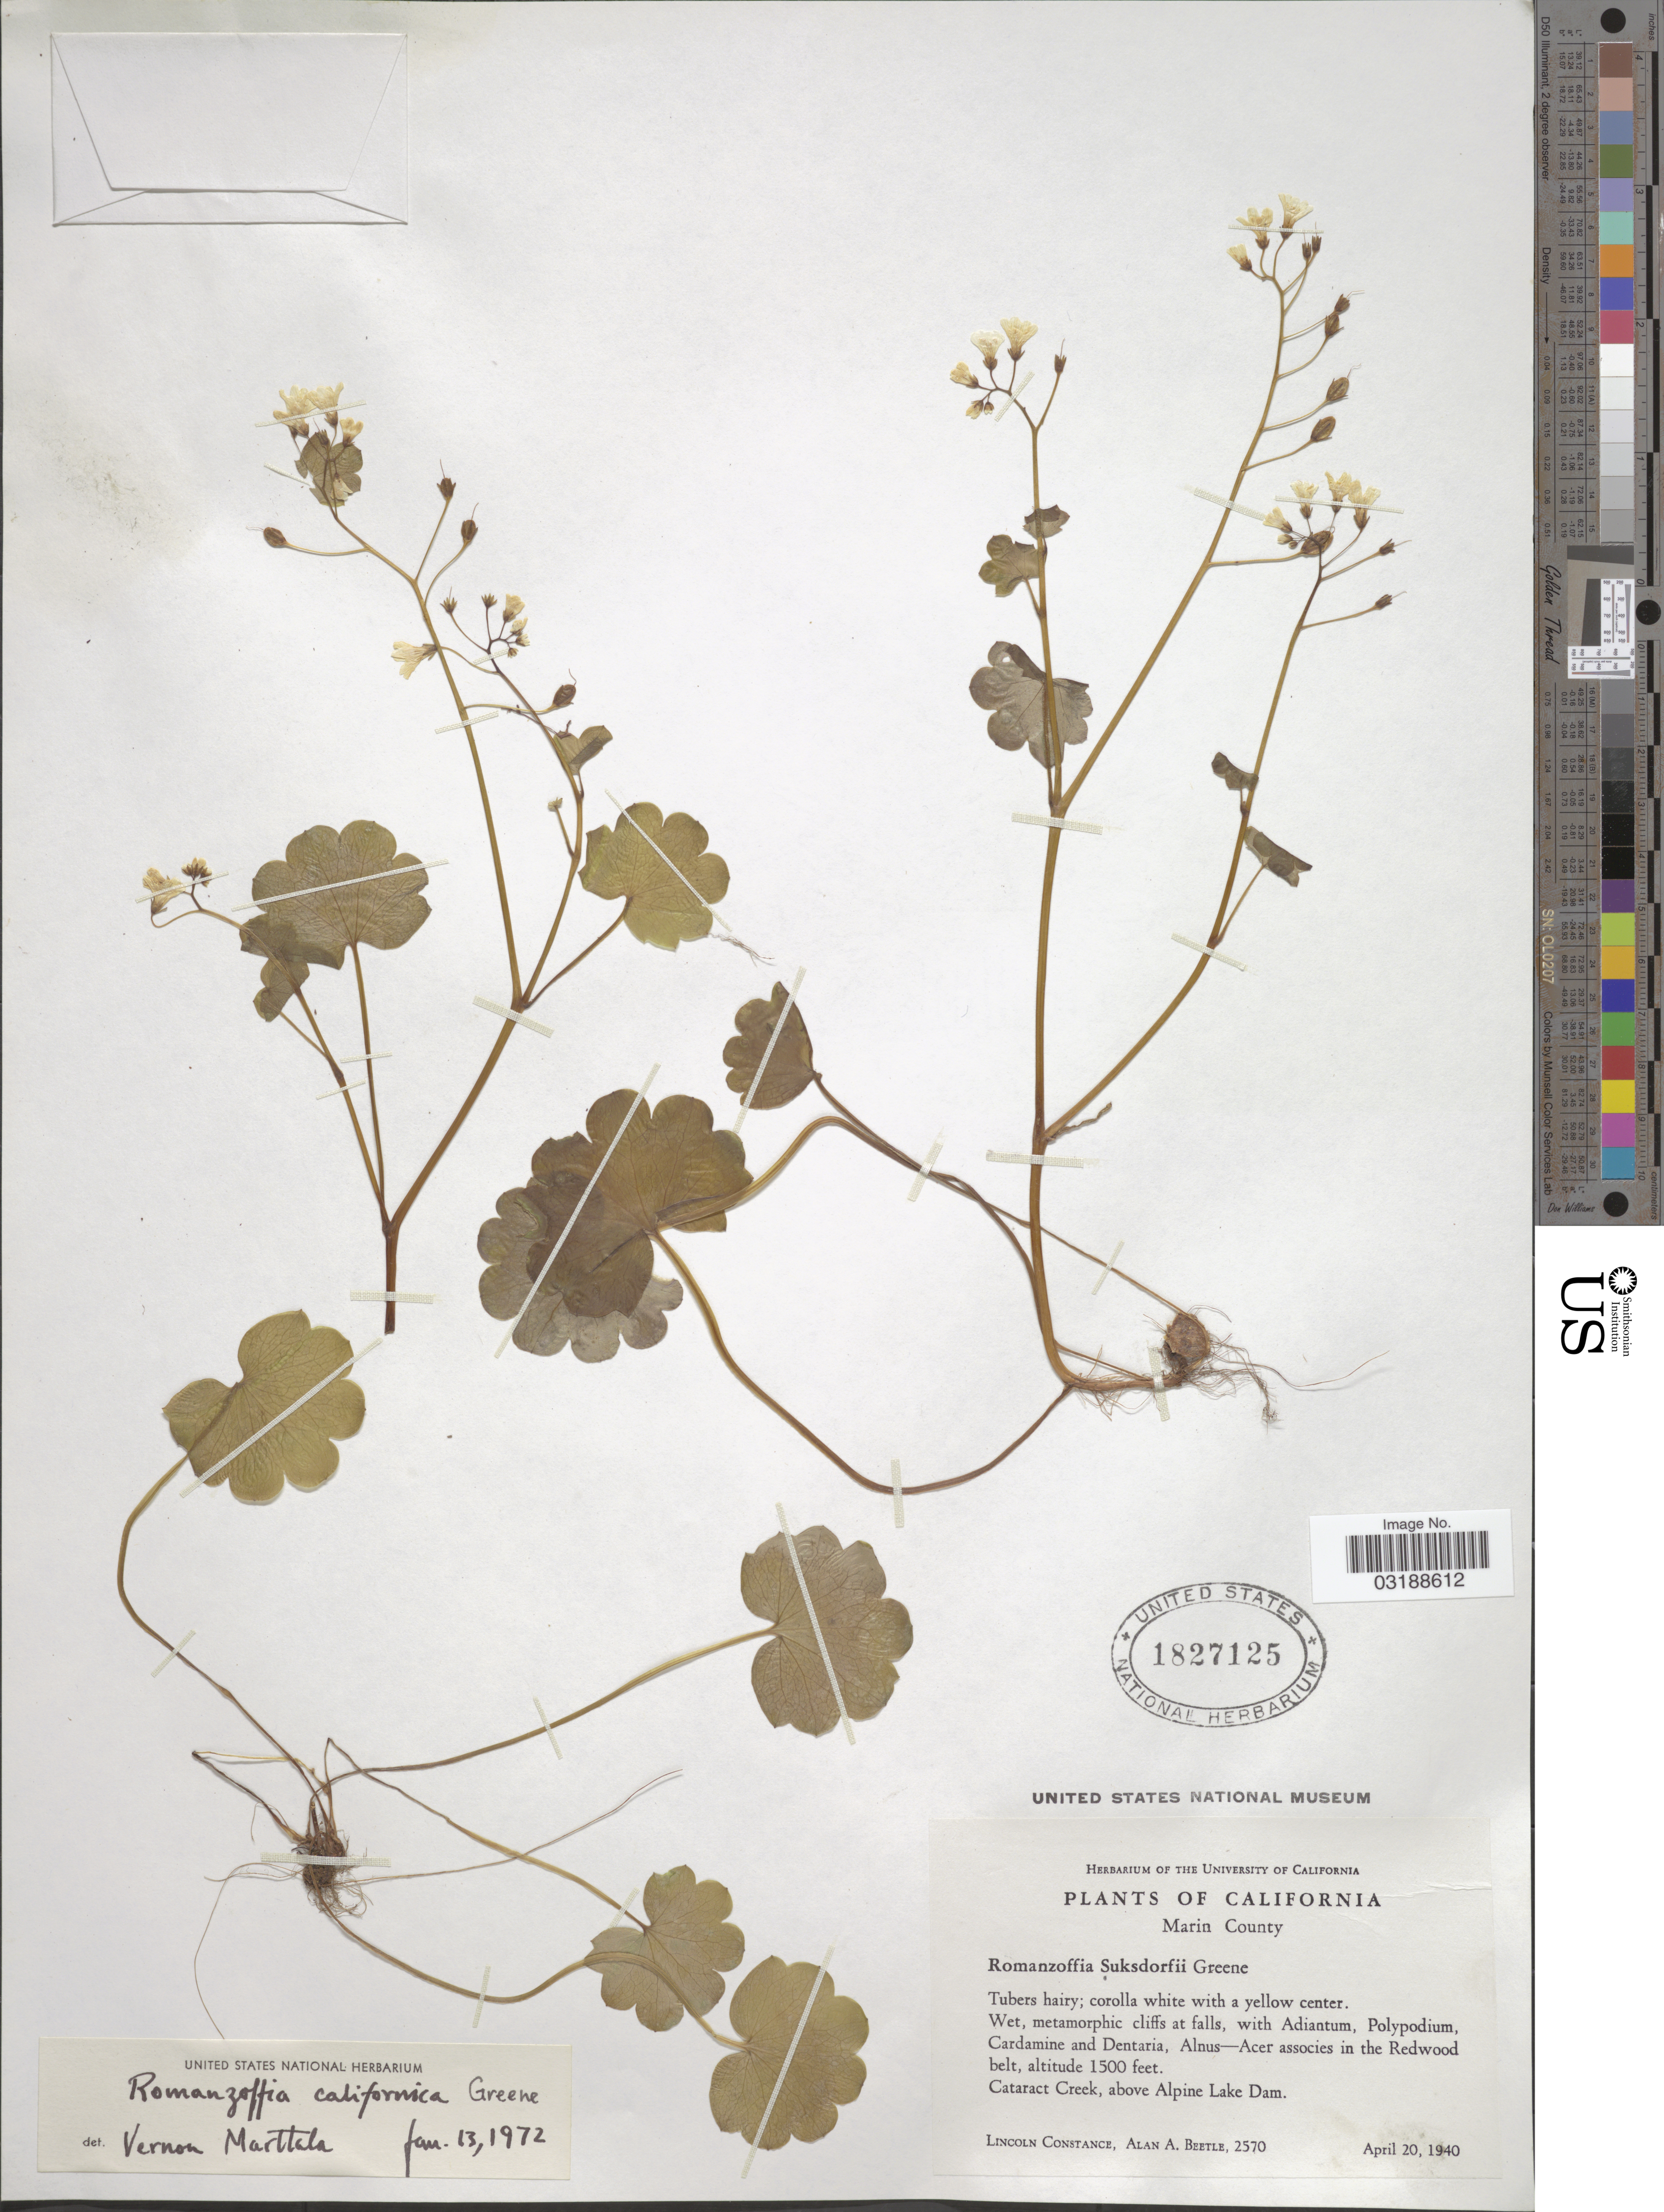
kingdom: Plantae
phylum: Tracheophyta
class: Magnoliopsida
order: Boraginales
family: Hydrophyllaceae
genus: Romanzoffia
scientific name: Romanzoffia californica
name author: Greene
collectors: L. Constance & A. A. Beetle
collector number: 2570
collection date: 1940-04-20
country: United States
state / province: California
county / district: Marin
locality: Marin County, Cataract Creek, above Alpine Lake Dam.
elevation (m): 457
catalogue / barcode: US 1827125